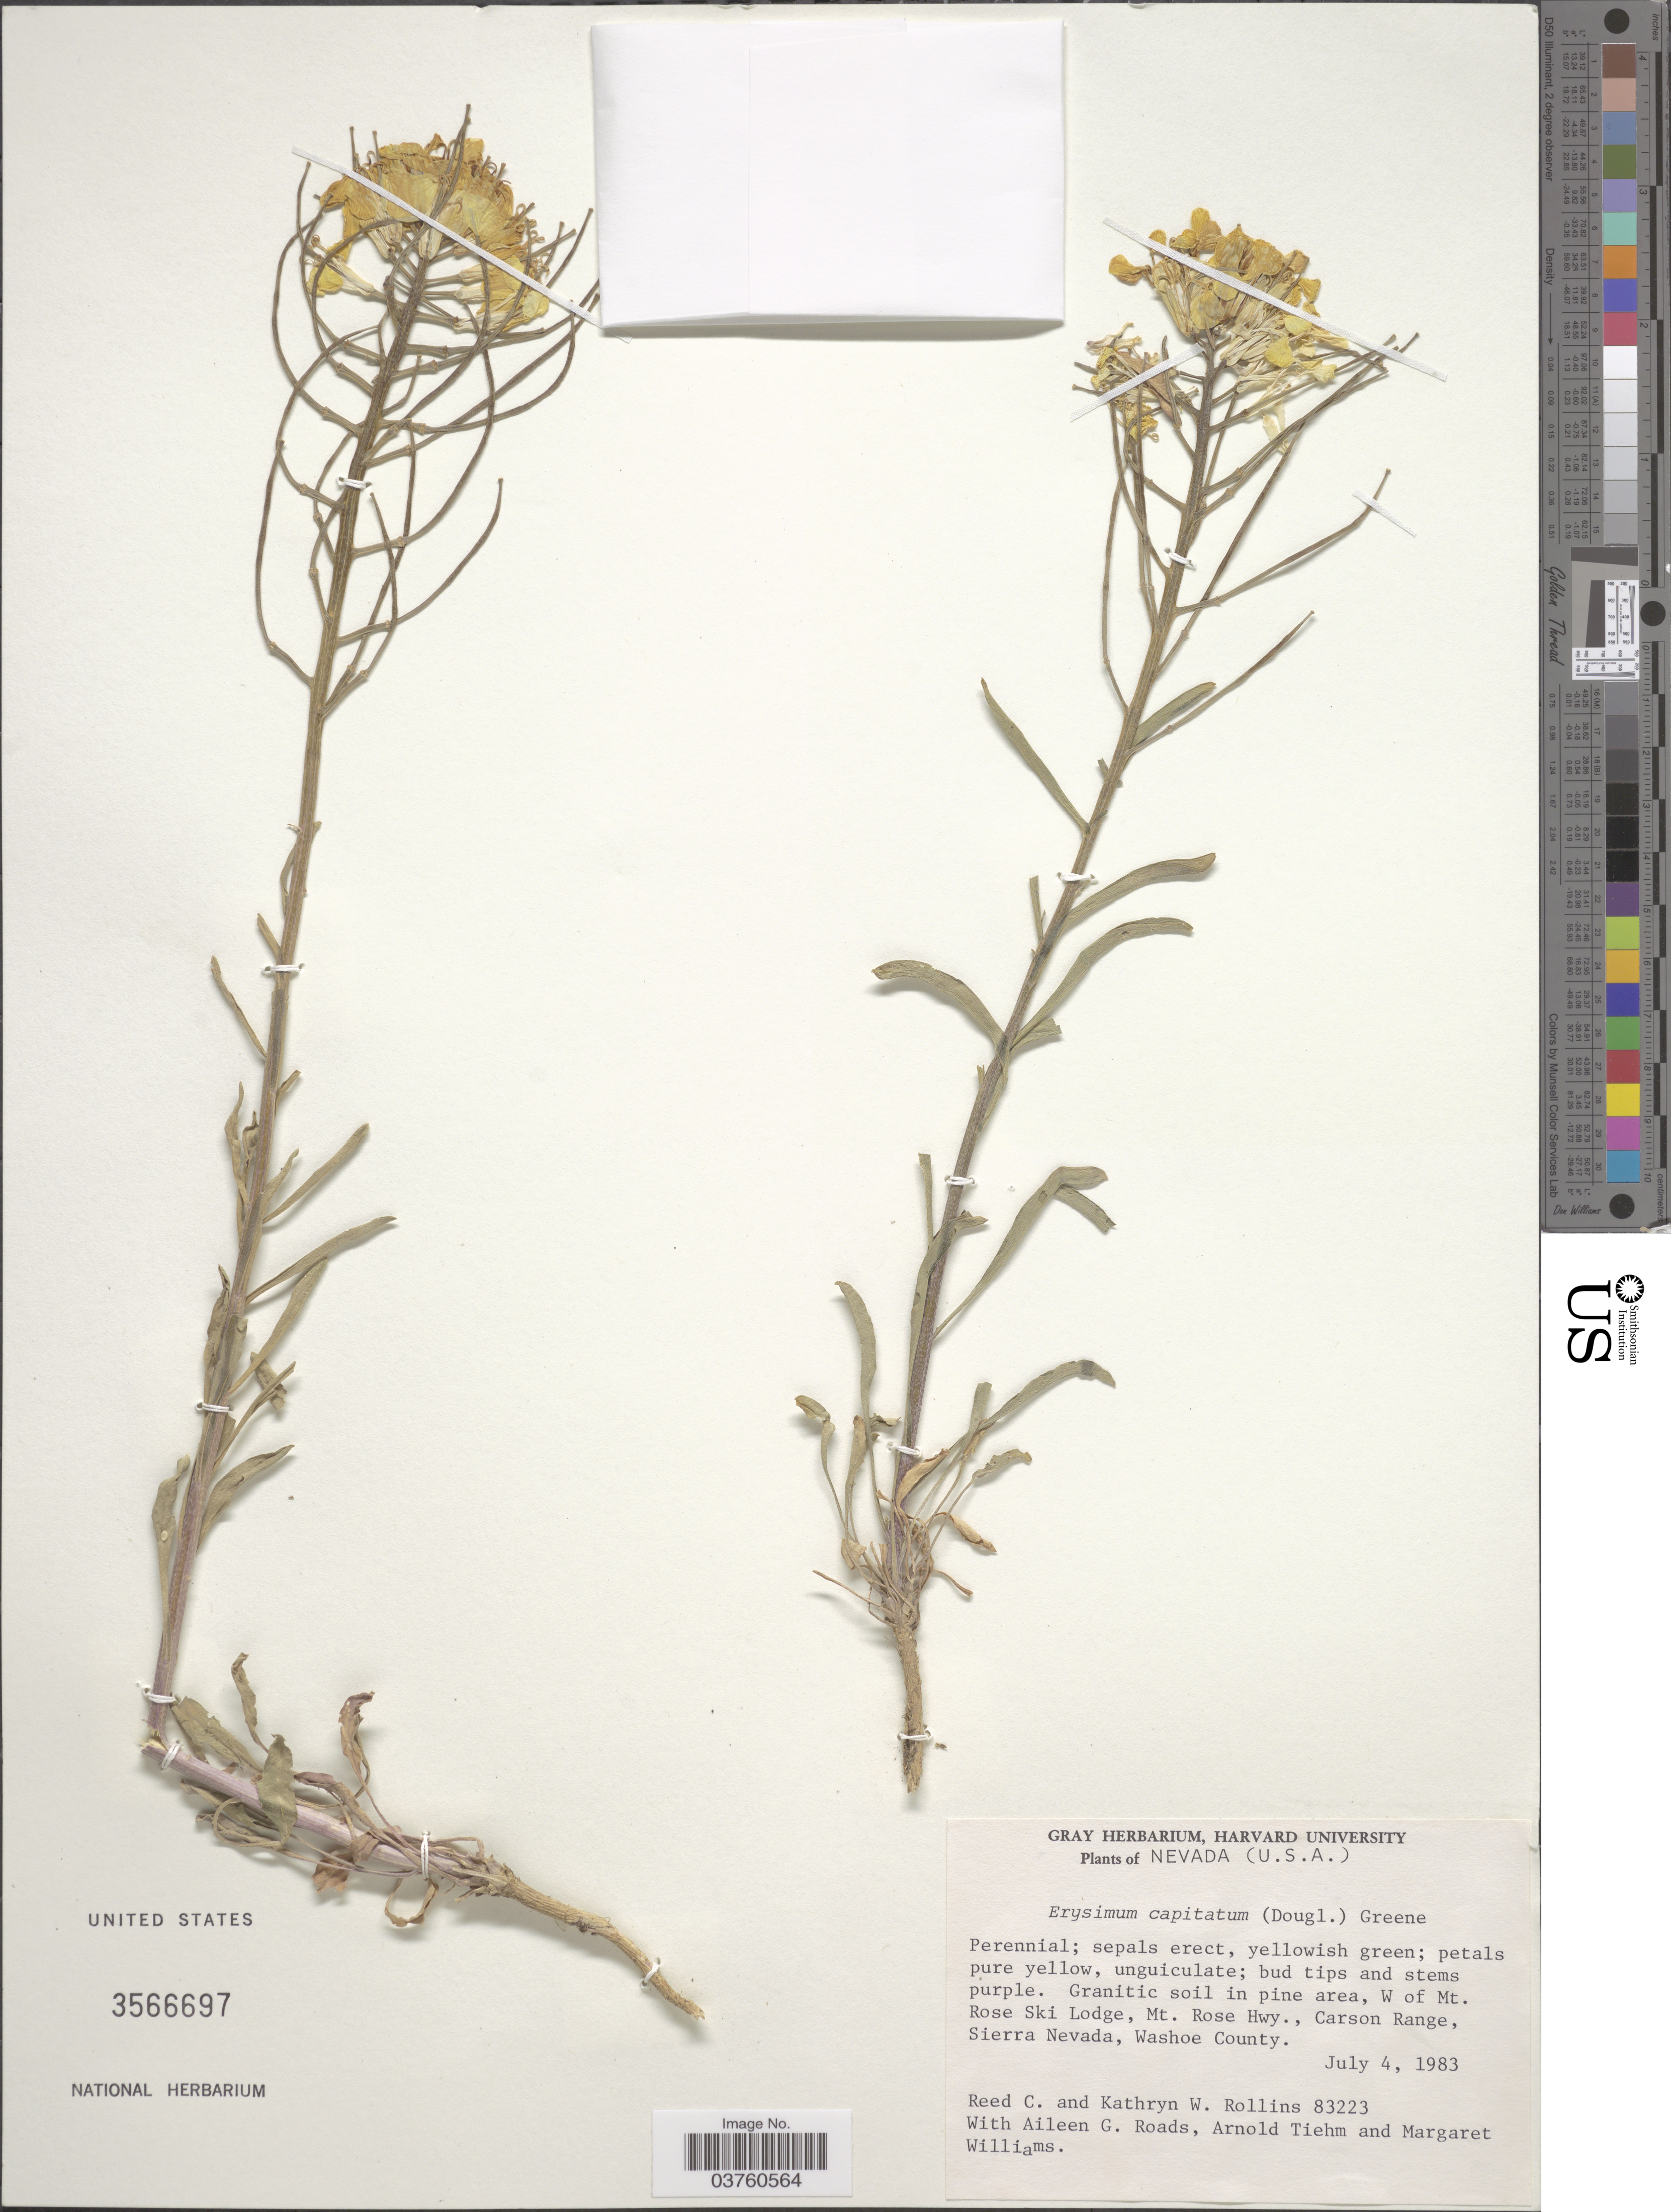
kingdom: Plantae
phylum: Tracheophyta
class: Magnoliopsida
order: Brassicales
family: Brassicaceae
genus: Erysimum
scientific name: Erysimum capitatum subsp. capitatum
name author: (Douglas ex Hook.) Greene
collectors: R. C. Rollins, K. W. Rollins, A. Roads, A. Tiehm & M. J. Williams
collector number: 83223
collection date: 1983-07-04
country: United States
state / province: Nevada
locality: Granitic soil in pine area, W of Mt. Rose Ski Lodge, Mt. Rose Hwy., Carson Range, Sierra Nevada, Washoe County.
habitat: granitic soil in pine area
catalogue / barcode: US 3566697